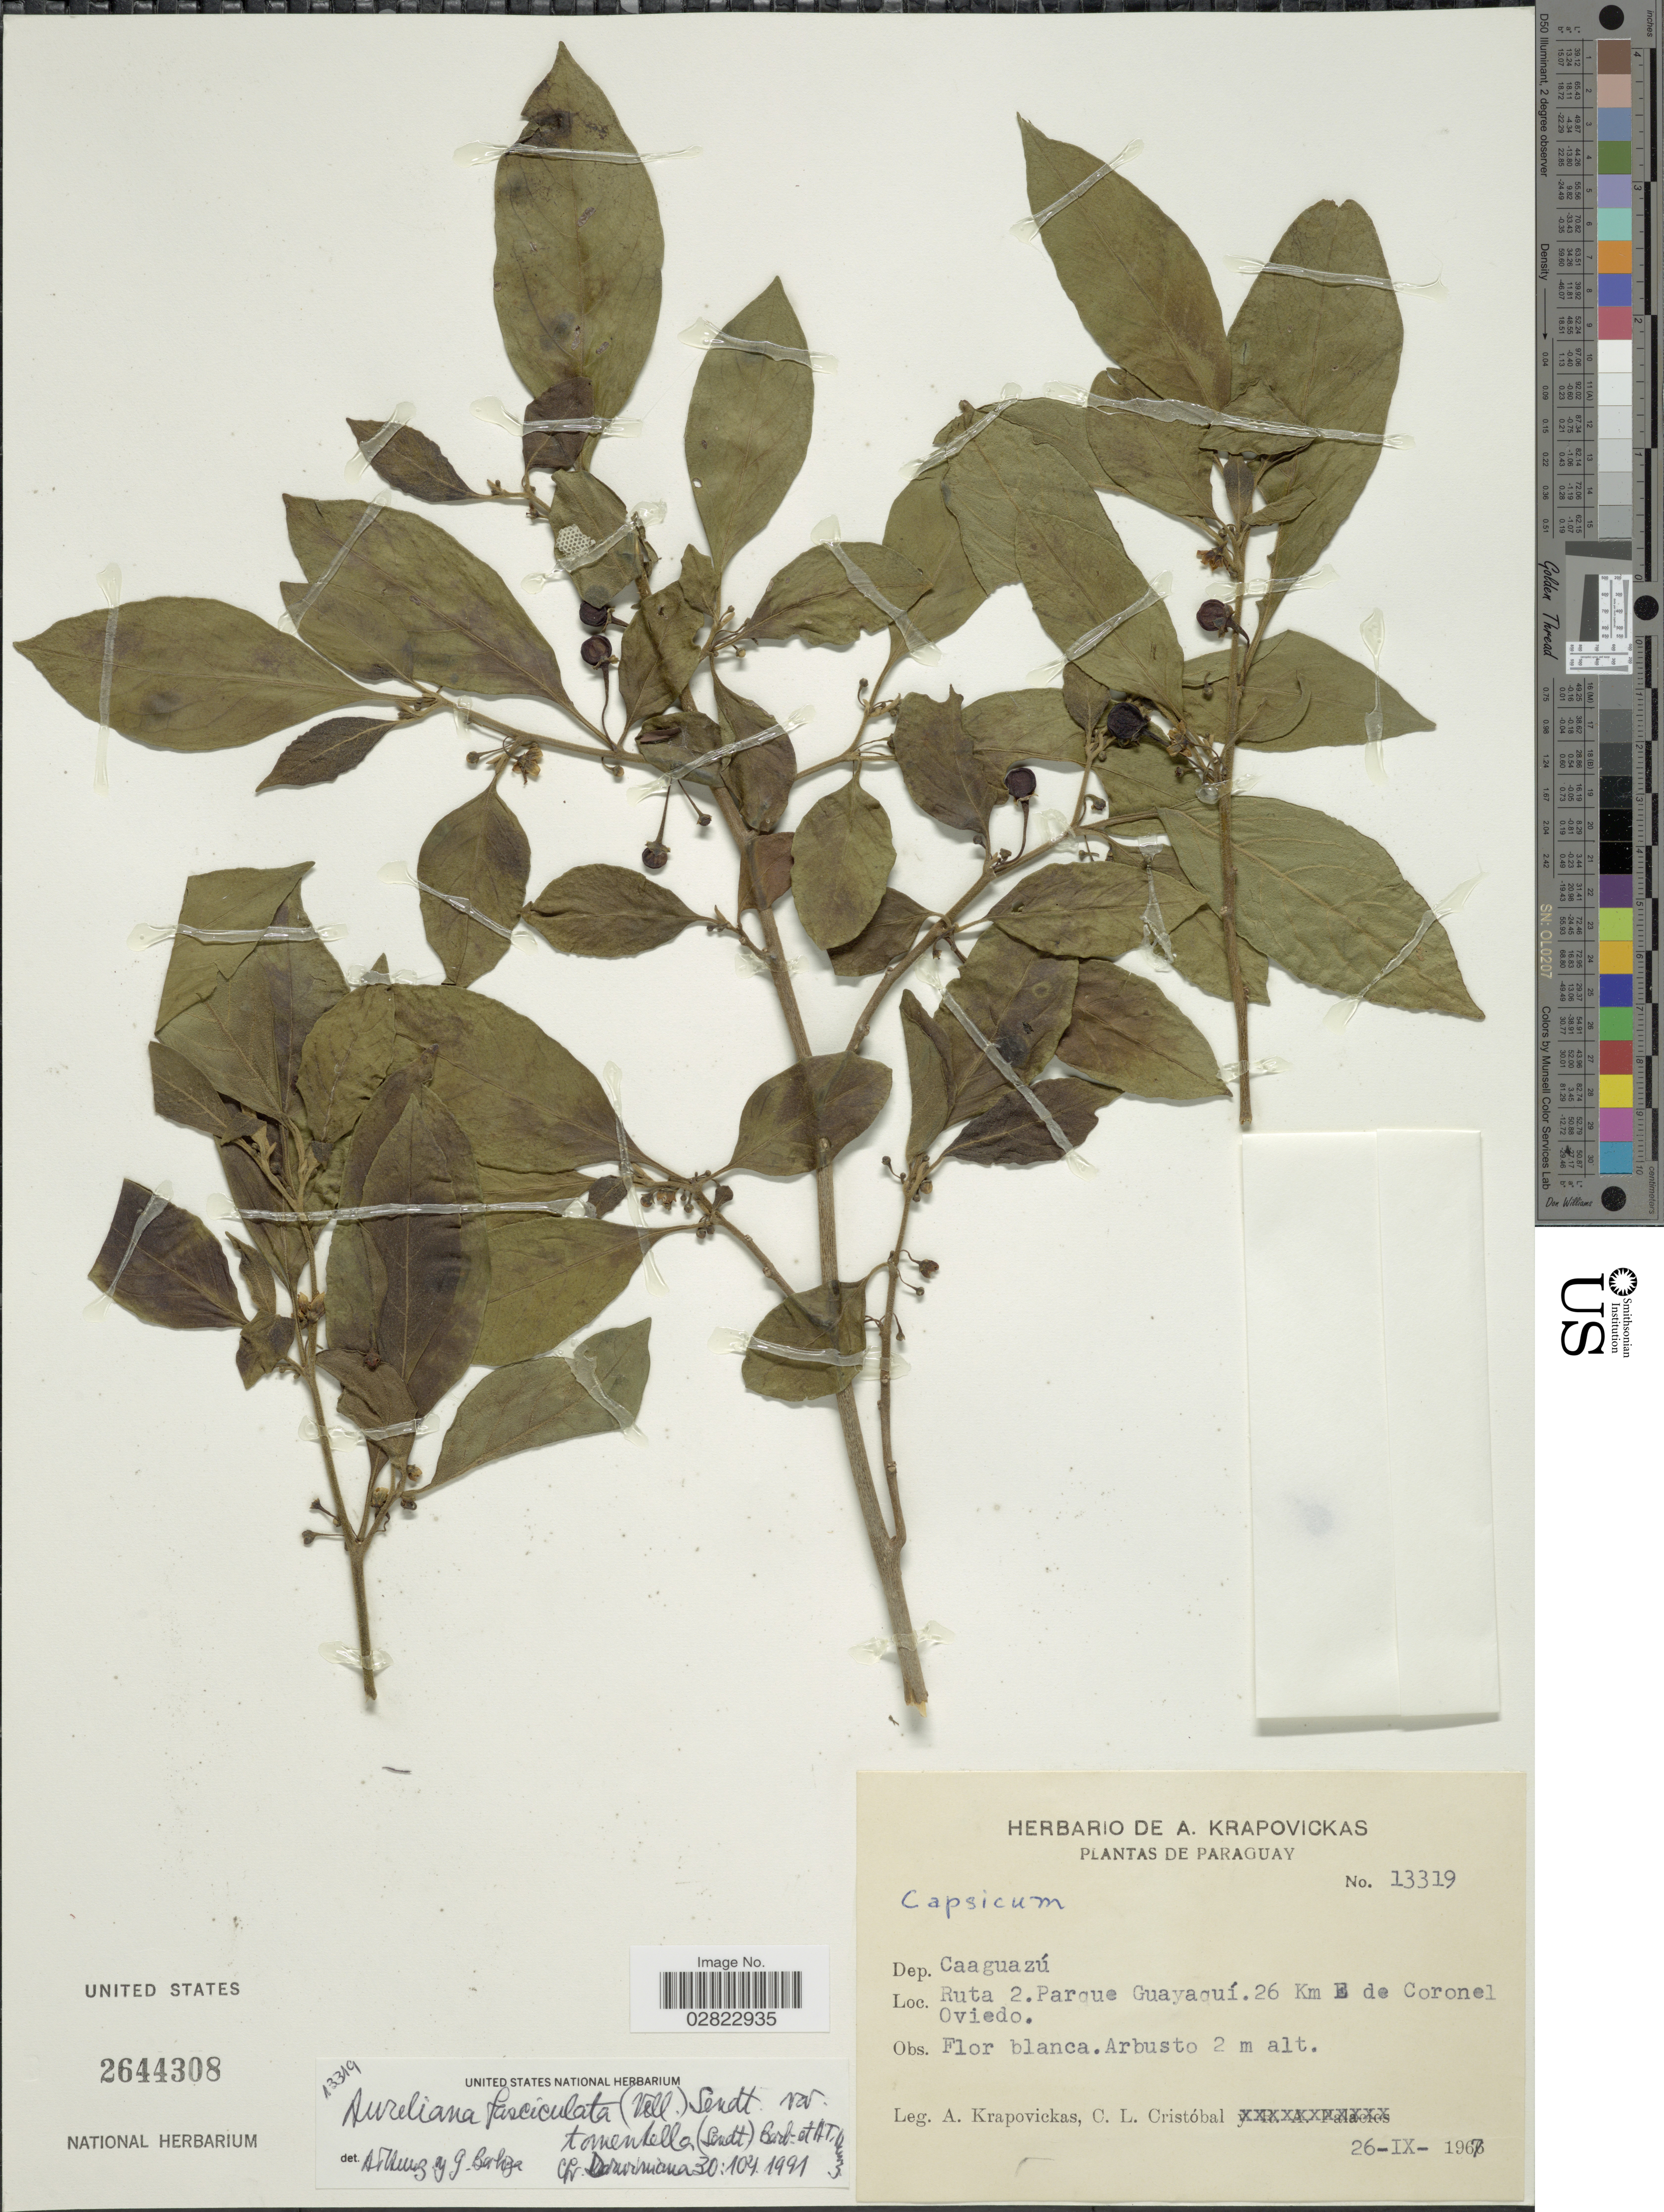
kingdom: Plantae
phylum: Tracheophyta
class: Magnoliopsida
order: Solanales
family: Solanaceae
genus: Aureliana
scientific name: Aureliana fasciculata var. tomentella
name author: Barboza & Hunz.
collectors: A. Krapovickas & C. L. Cristóbal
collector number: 13319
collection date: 1967-09-26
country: Paraguay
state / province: Caaguazu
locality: Dep. Caaguazú, Ruta 2. Parque Guayaquí, 26 Km E de Coronel Oviedo.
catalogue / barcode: US 2644308